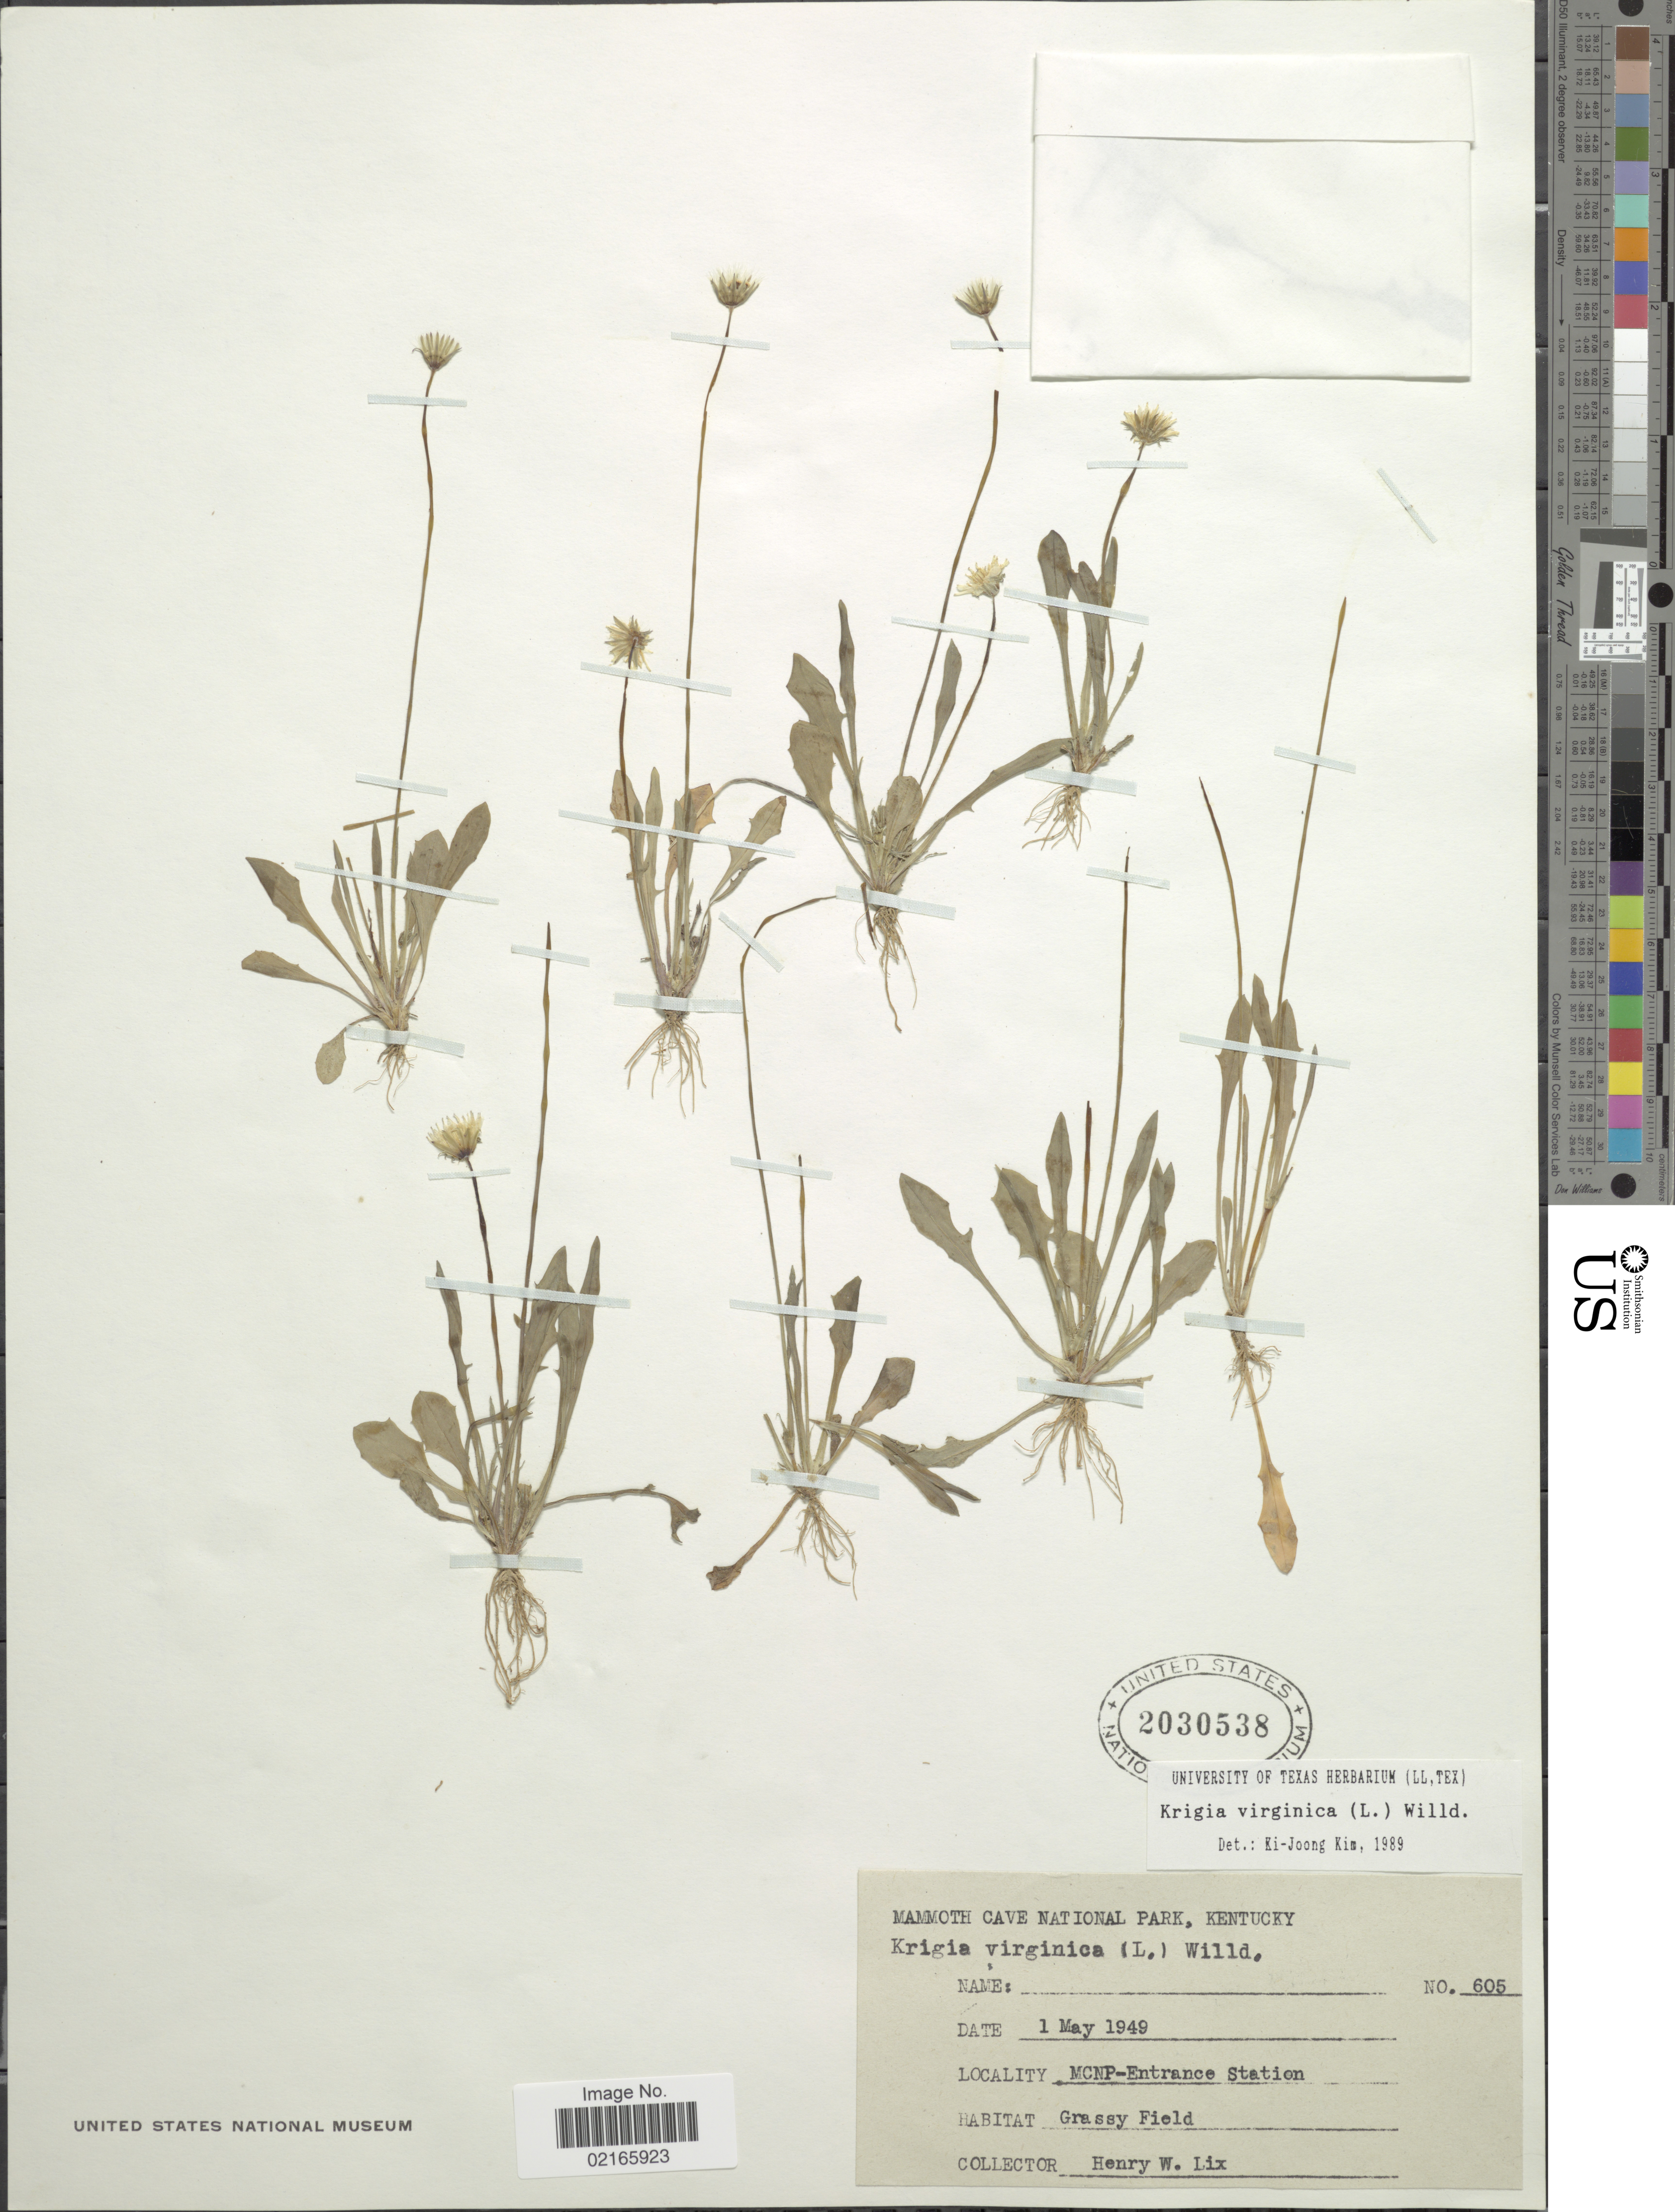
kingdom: Plantae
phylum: Tracheophyta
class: Magnoliopsida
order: Asterales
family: Asteraceae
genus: Krigia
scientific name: Krigia virginica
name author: (L.) Willd.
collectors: H. W. Lix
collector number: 605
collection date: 1949-05-01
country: United States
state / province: Kentucky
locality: Mammoth Cave National park, MCNP-Entrance Station, grassy field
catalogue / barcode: US 2030538